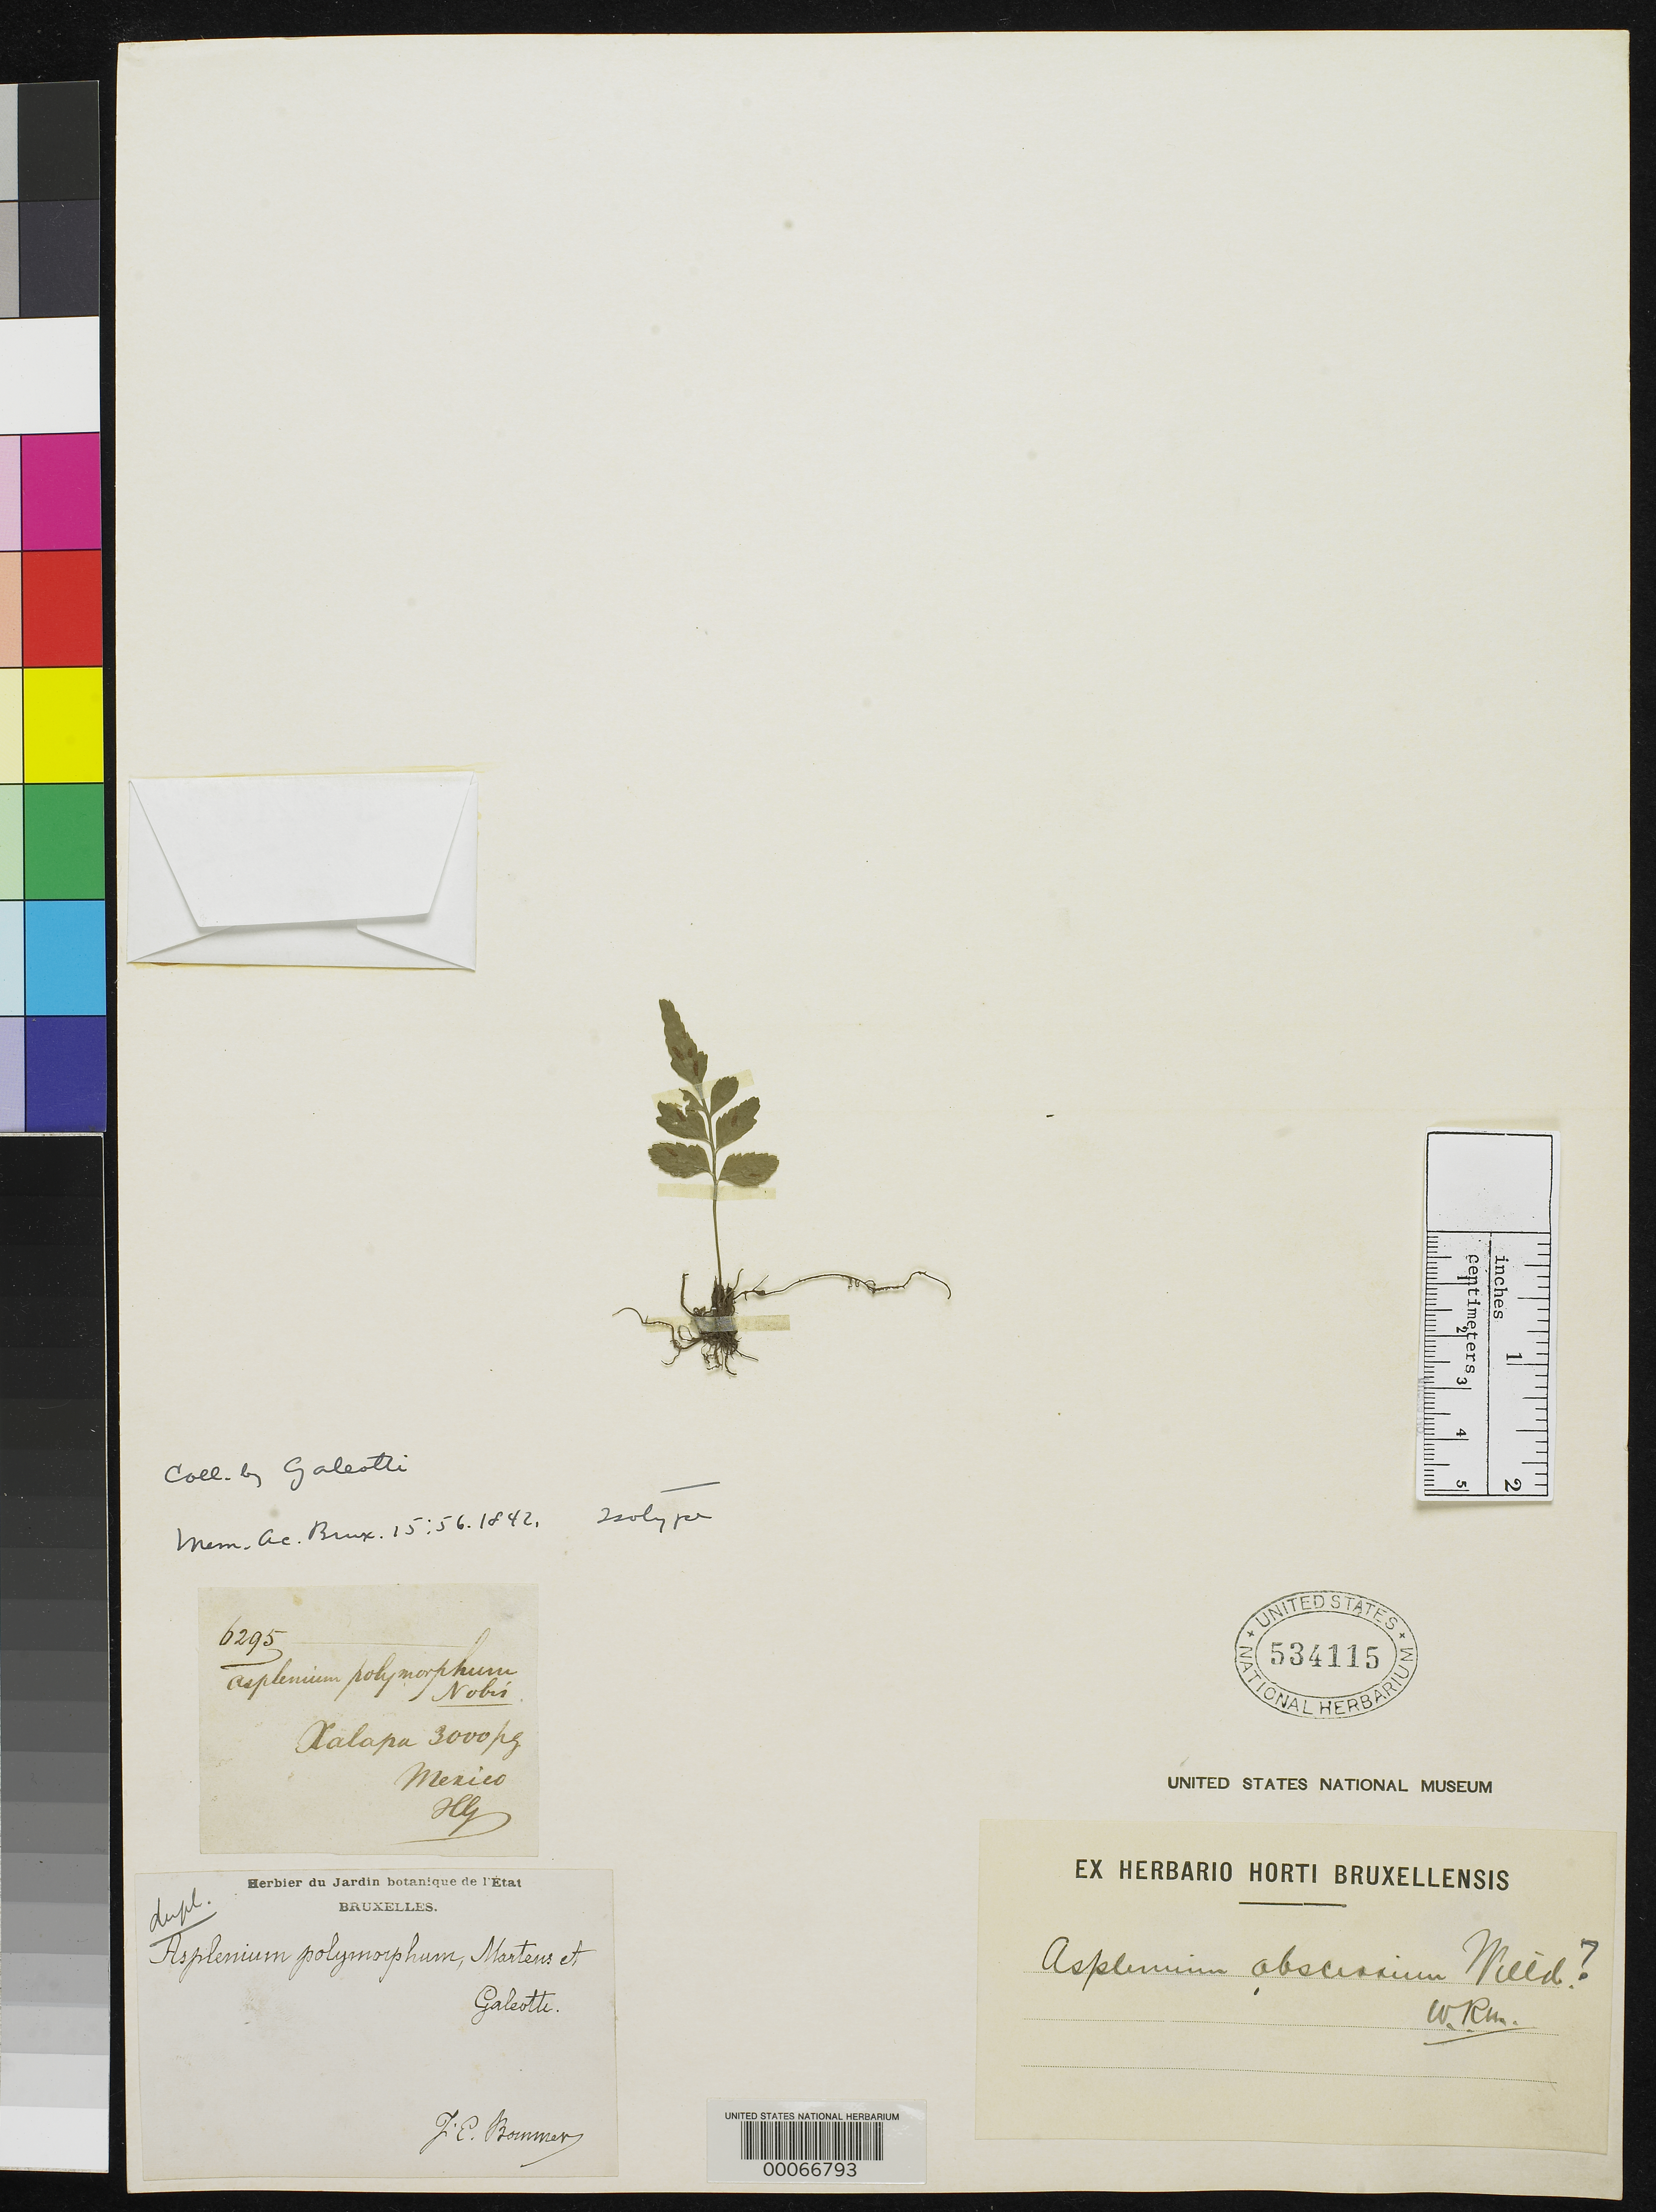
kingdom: Plantae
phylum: Tracheophyta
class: Polypodiopsida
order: Polypodiales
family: Aspleniaceae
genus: Asplenium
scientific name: Asplenium polymorphum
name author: M. Martens & Galeotti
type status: Isotype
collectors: H. G. Galeotti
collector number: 6295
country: Mexico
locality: E of Monserrat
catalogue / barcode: US 534115